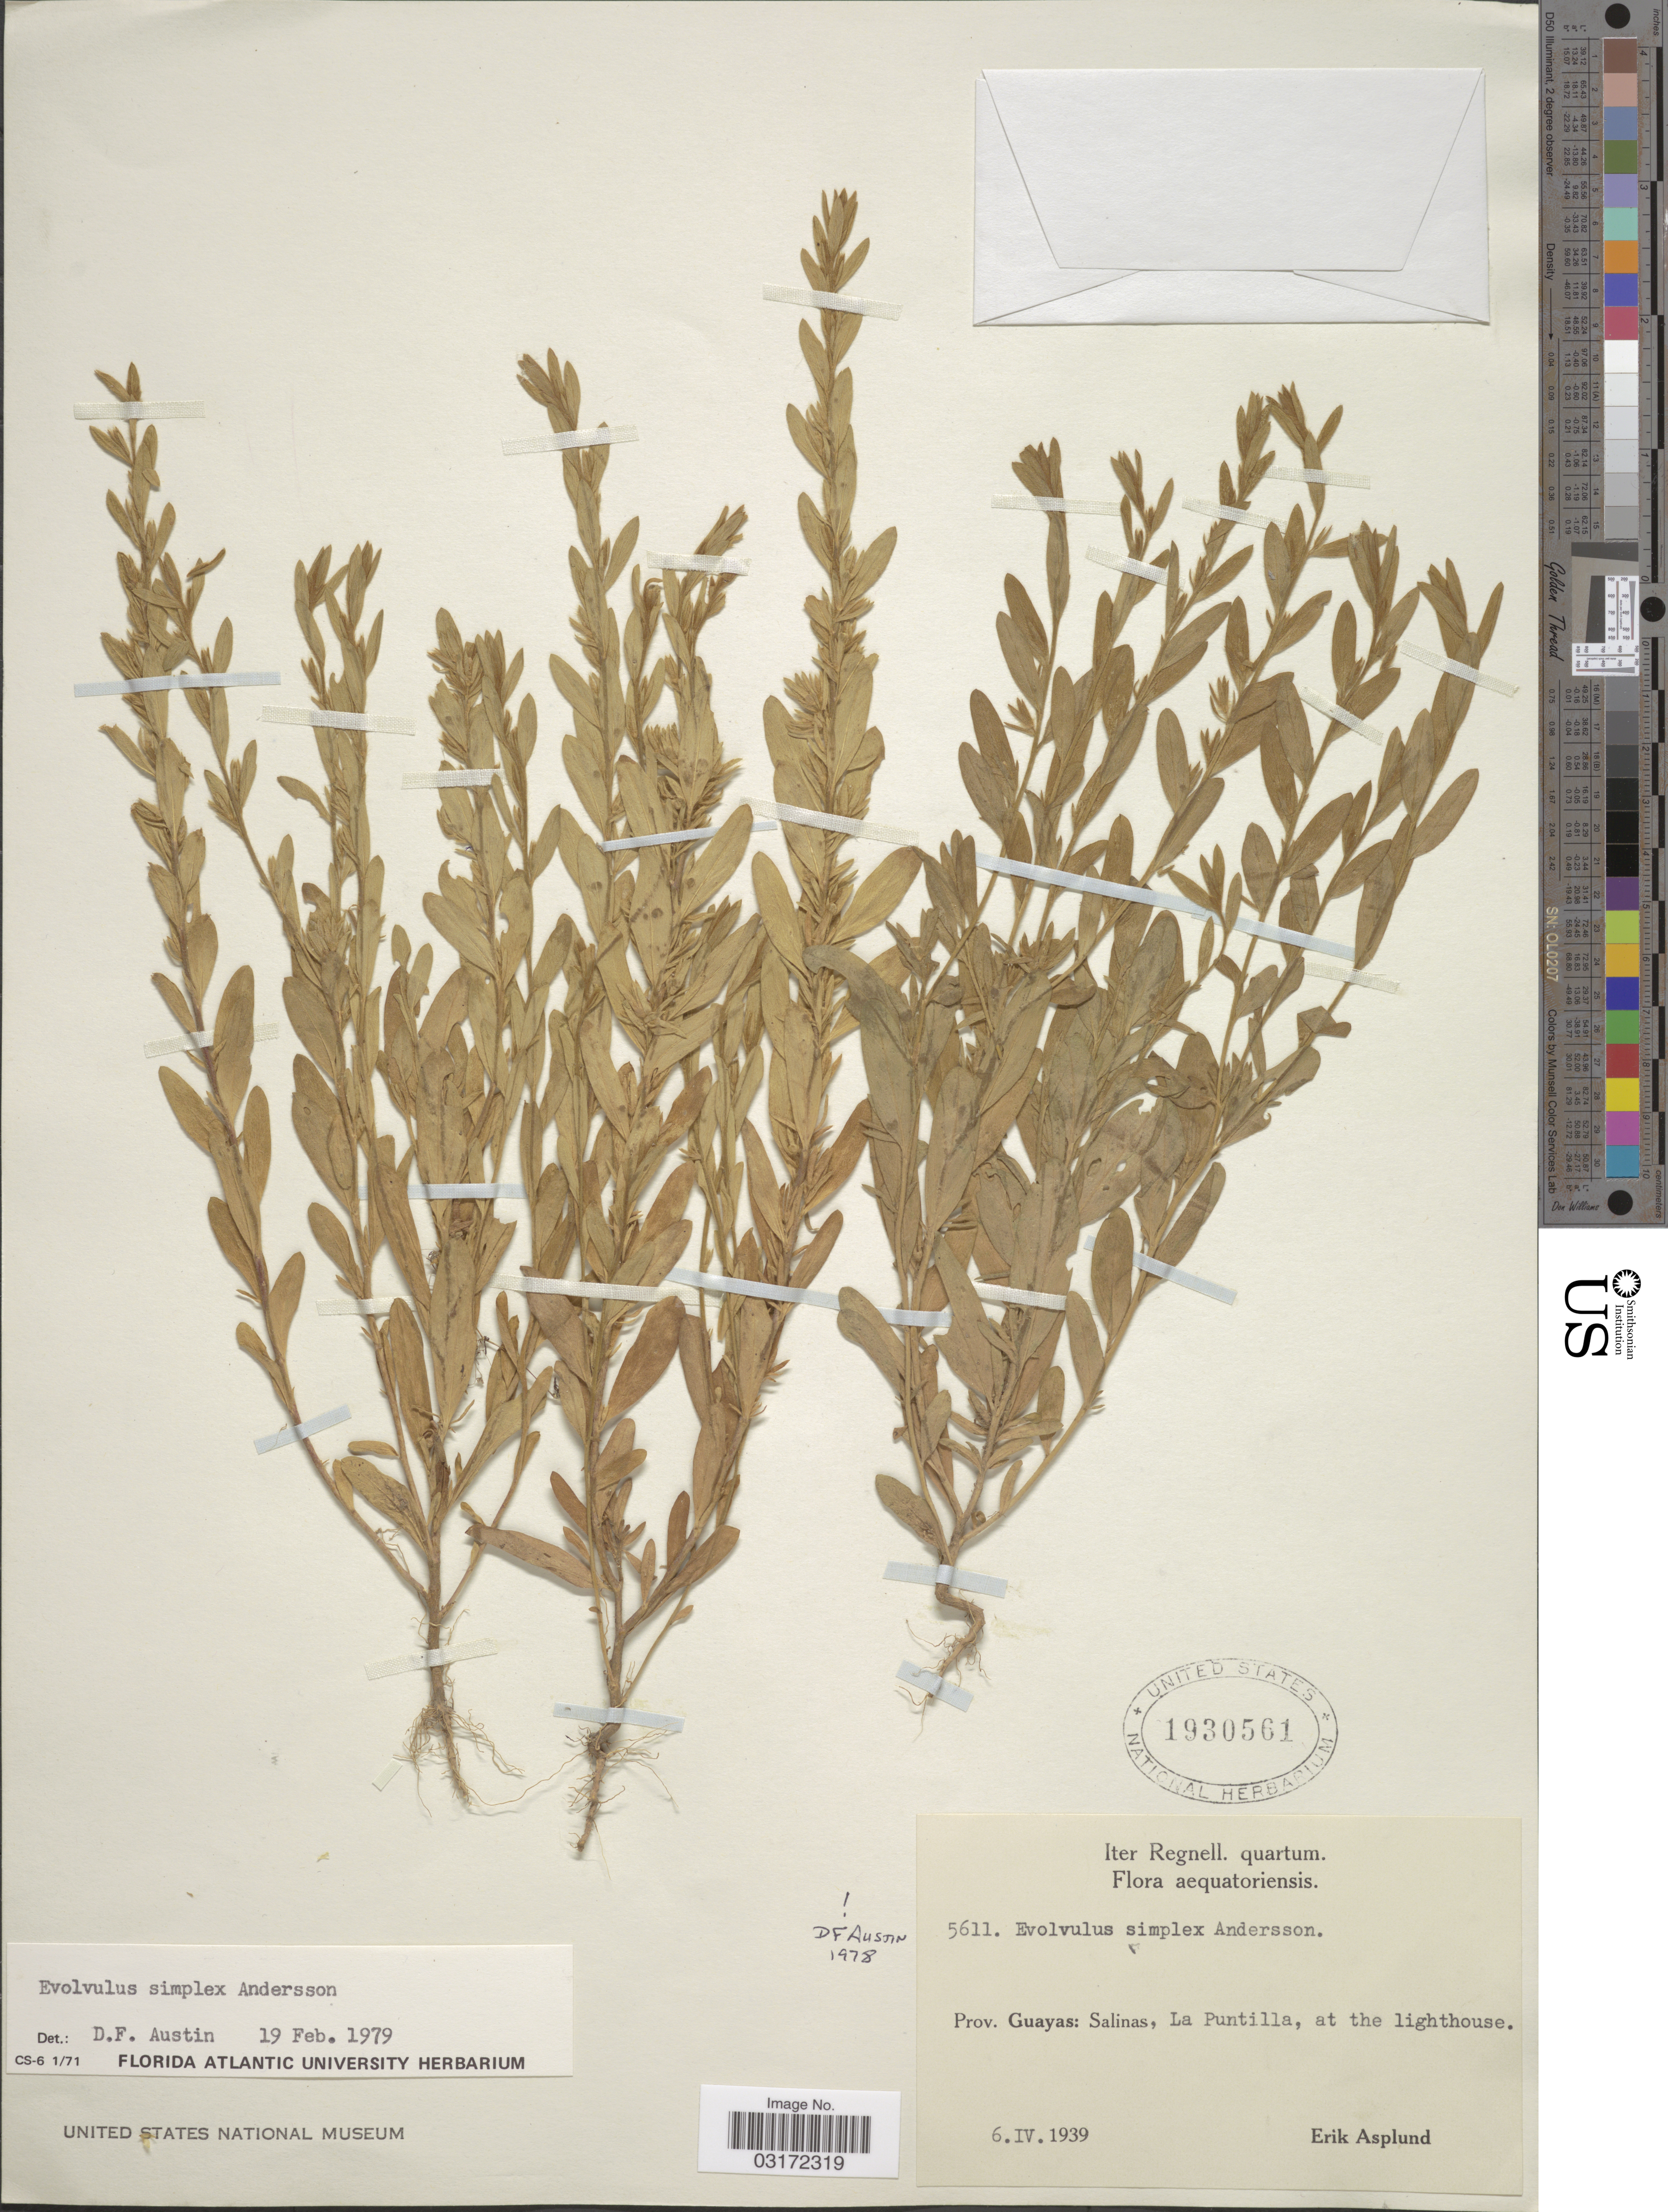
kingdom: Plantae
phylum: Tracheophyta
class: Magnoliopsida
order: Solanales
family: Convolvulaceae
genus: Evolvulus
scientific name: Evolvulus simplex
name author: Andersson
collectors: E. Asplund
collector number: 5611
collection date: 1939-04-06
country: Ecuador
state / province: Guayas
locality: Salinas, La Puntilla, at the lighthouse.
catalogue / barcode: US 1930561